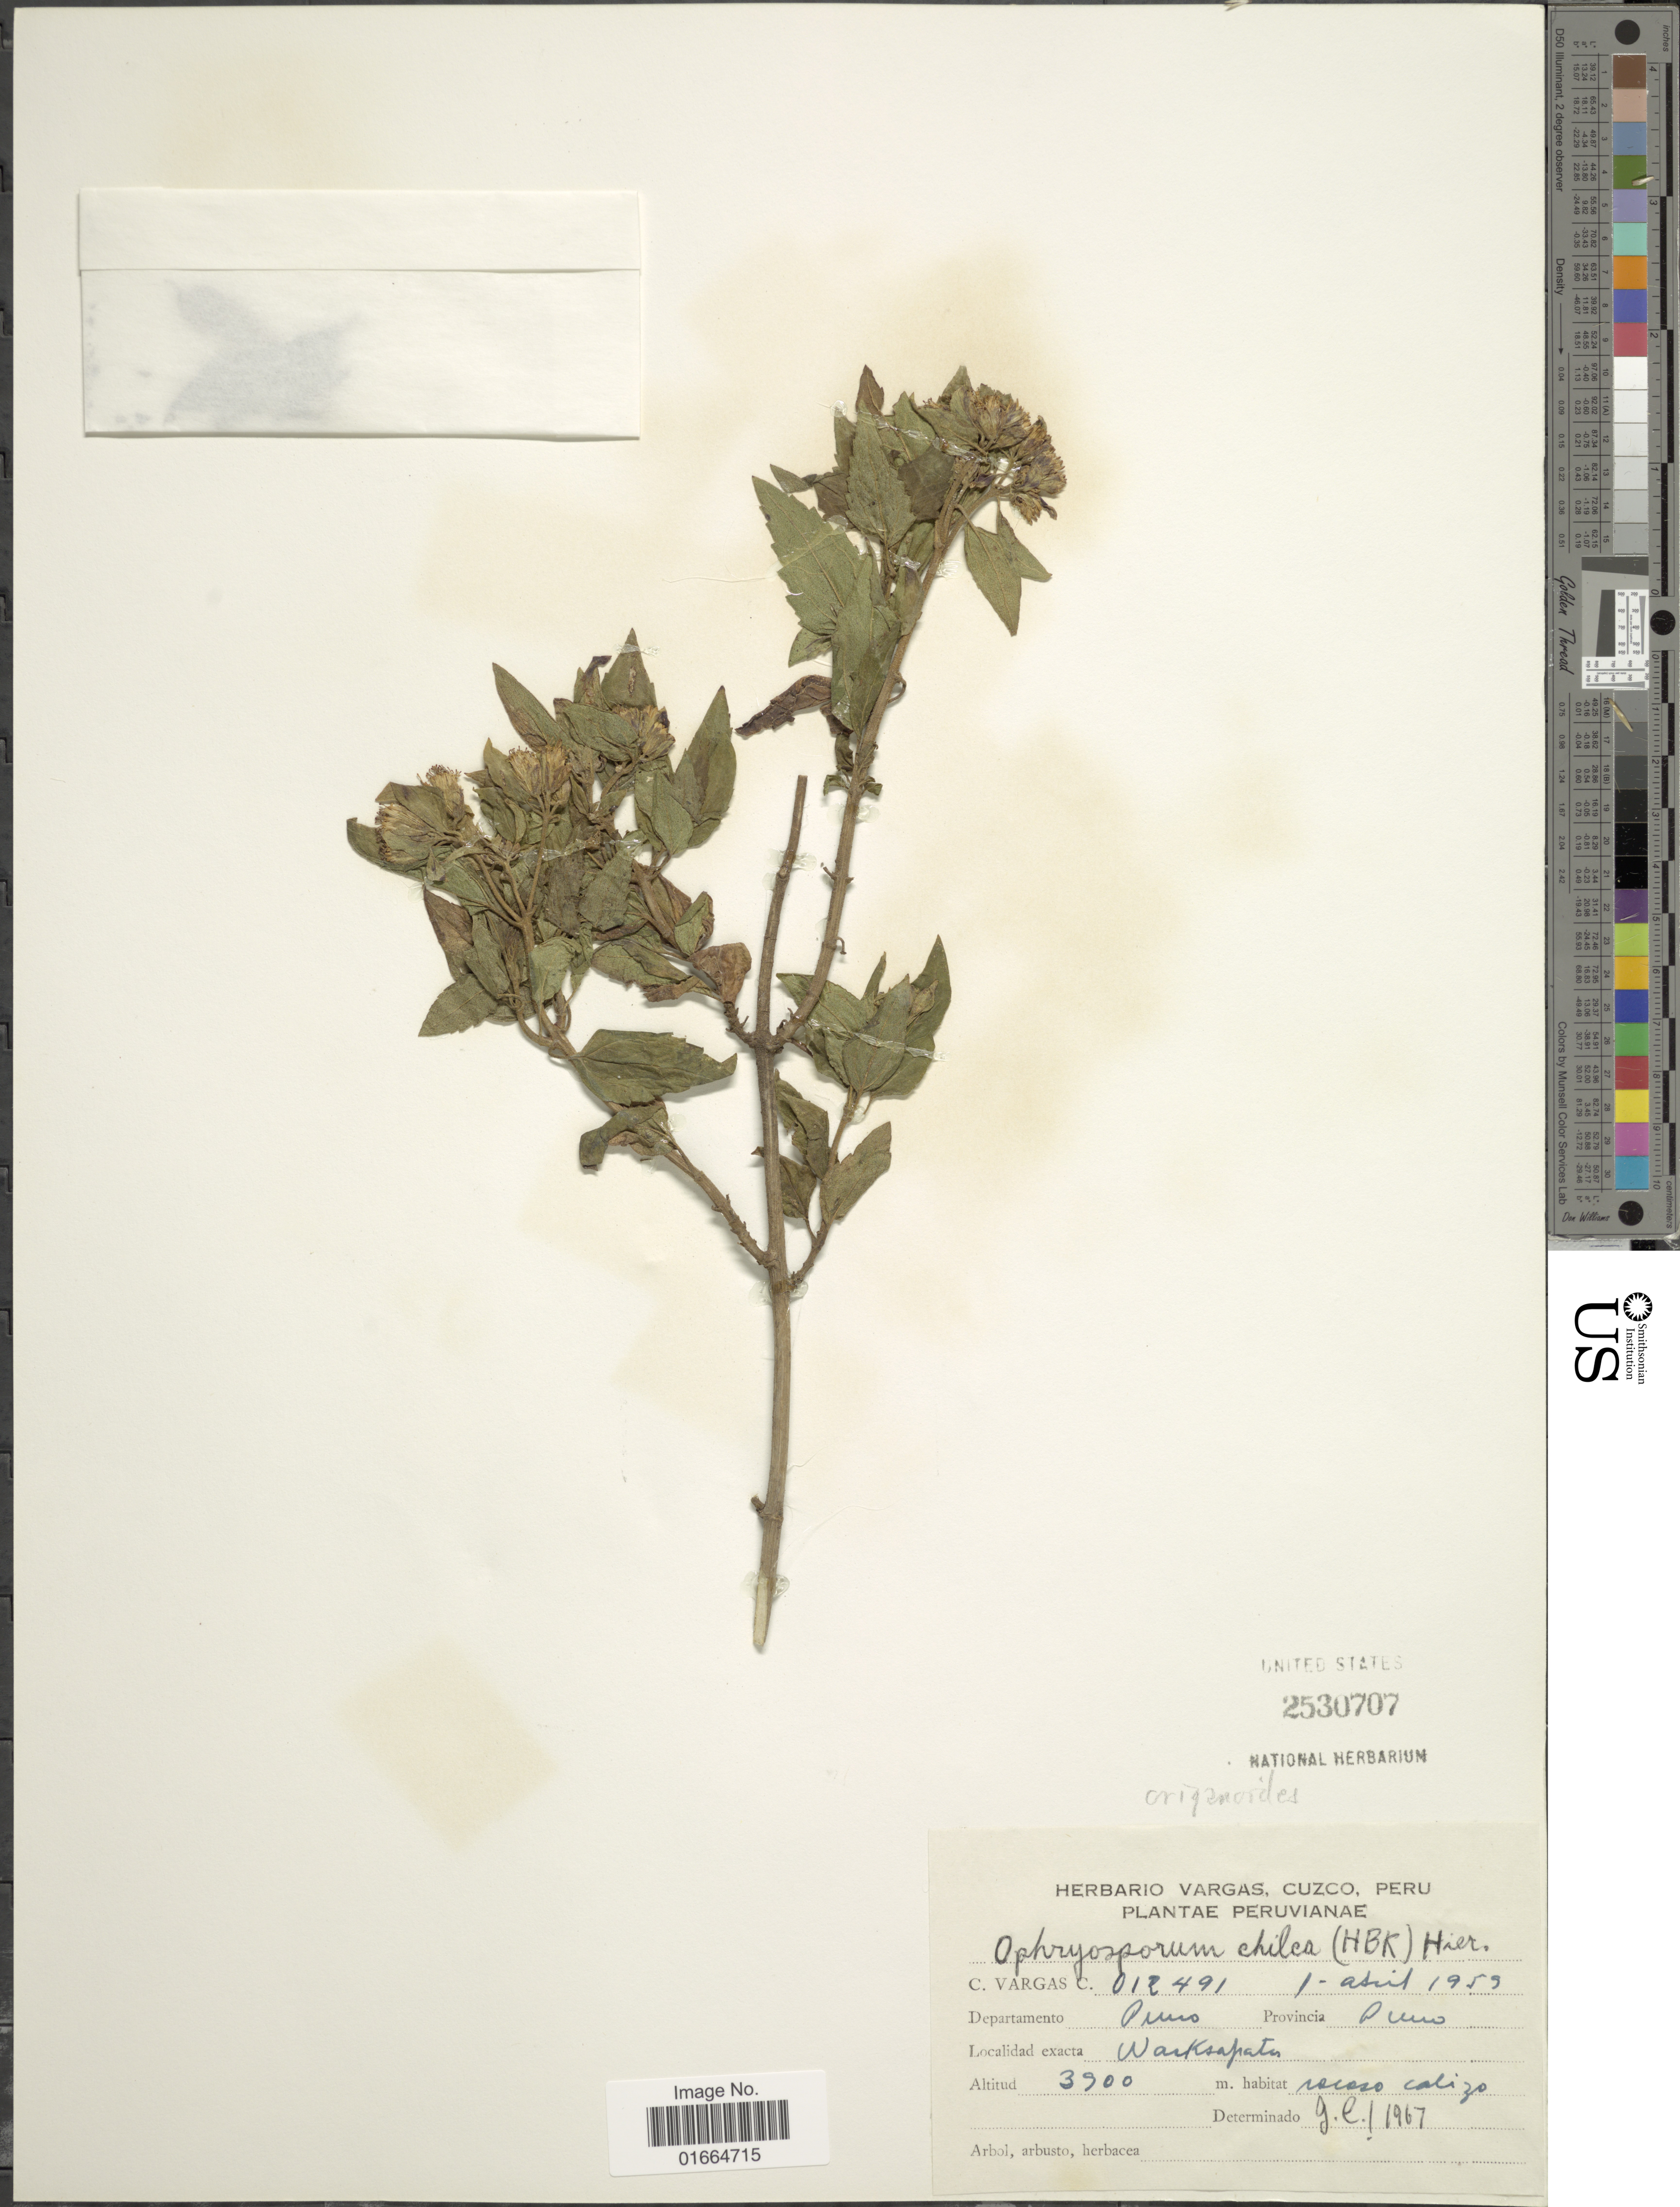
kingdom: Plantae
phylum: Tracheophyta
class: Magnoliopsida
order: Asterales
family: Asteraceae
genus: Ophryosporus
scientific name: Ophryosporus heptanthus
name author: (Sch. Bip. ex Wedd.) R.M. King & H. Rob.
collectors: C. Vargas Calderón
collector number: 012491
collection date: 1959-04-01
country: Peru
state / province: Puno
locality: Departamento Puno, Provincia Puno, Warksapato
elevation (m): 3900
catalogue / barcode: US 2530707